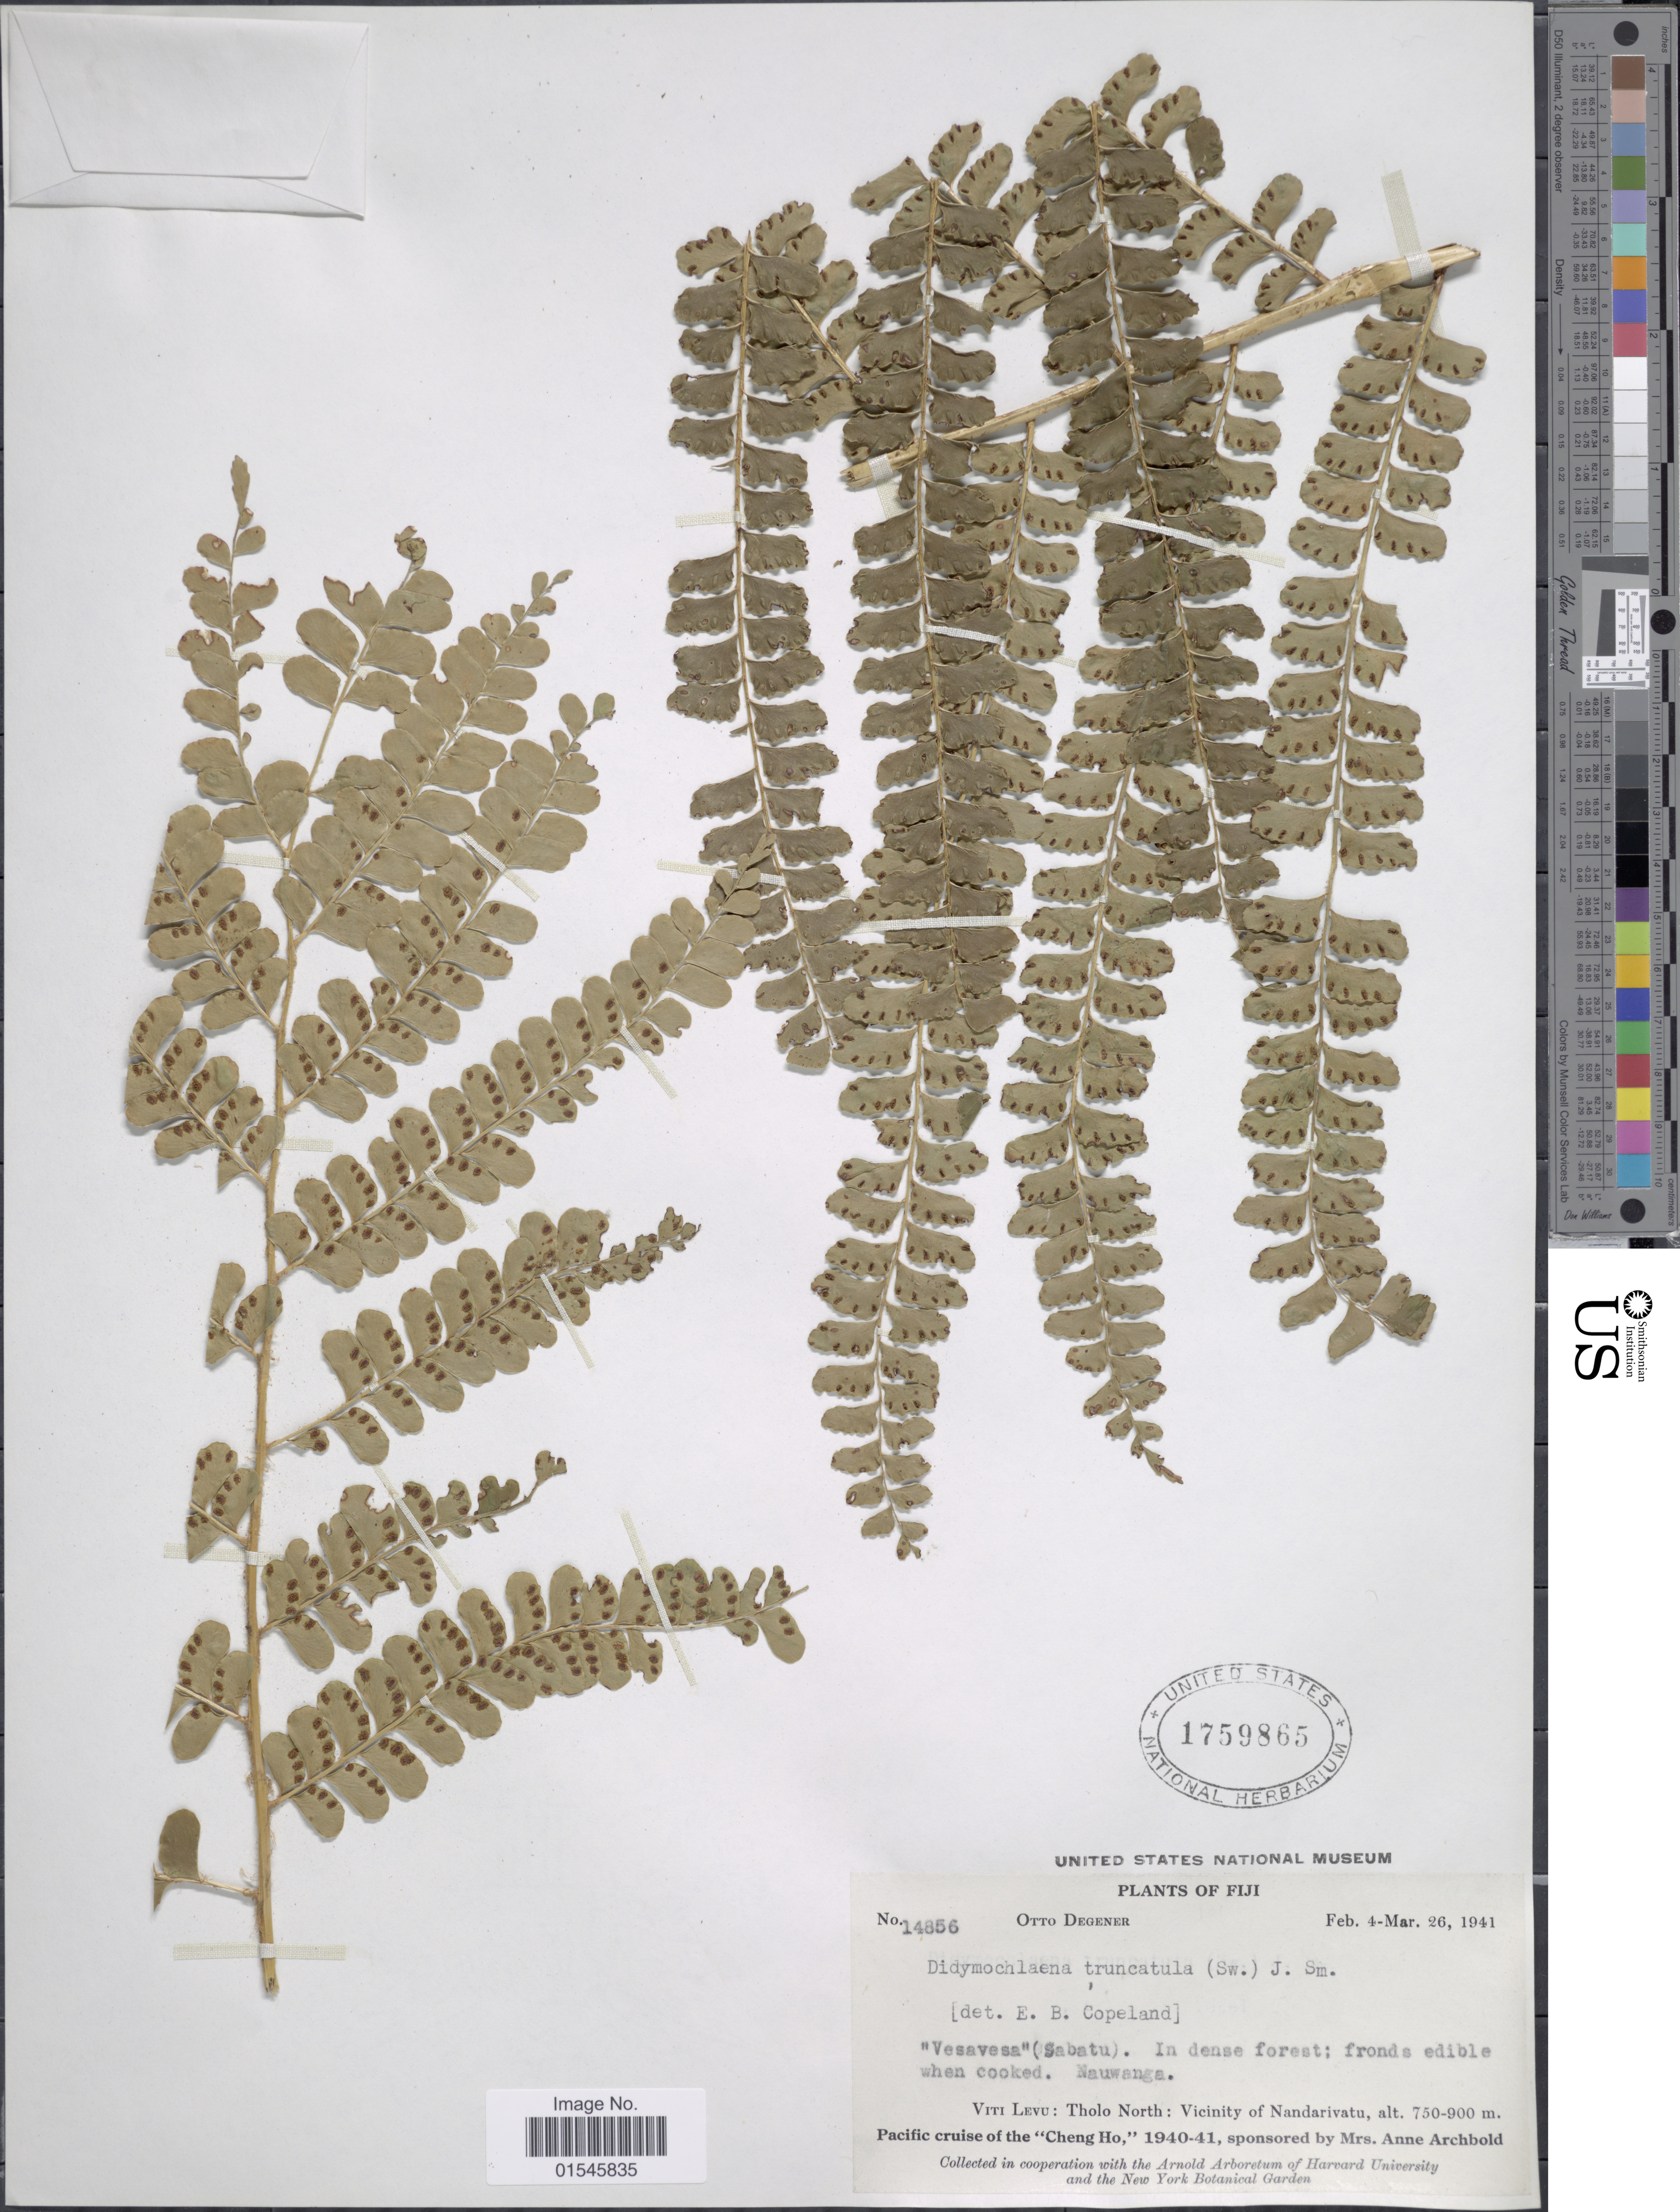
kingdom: Plantae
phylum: Tracheophyta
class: Polypodiopsida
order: Polypodiales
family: Didymochlaenaceae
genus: Didymochlaena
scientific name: Didymochlaena truncatula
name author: (Sw.) J. Sm.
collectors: O. Degener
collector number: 14856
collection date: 1941-02-04/1941-03-26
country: Fiji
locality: Nauwanga, Viti Levu: Tholo North: Vicinity of Nandarivatu. "Vesavesa" (Sabatu).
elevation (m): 750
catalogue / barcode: US 1759865